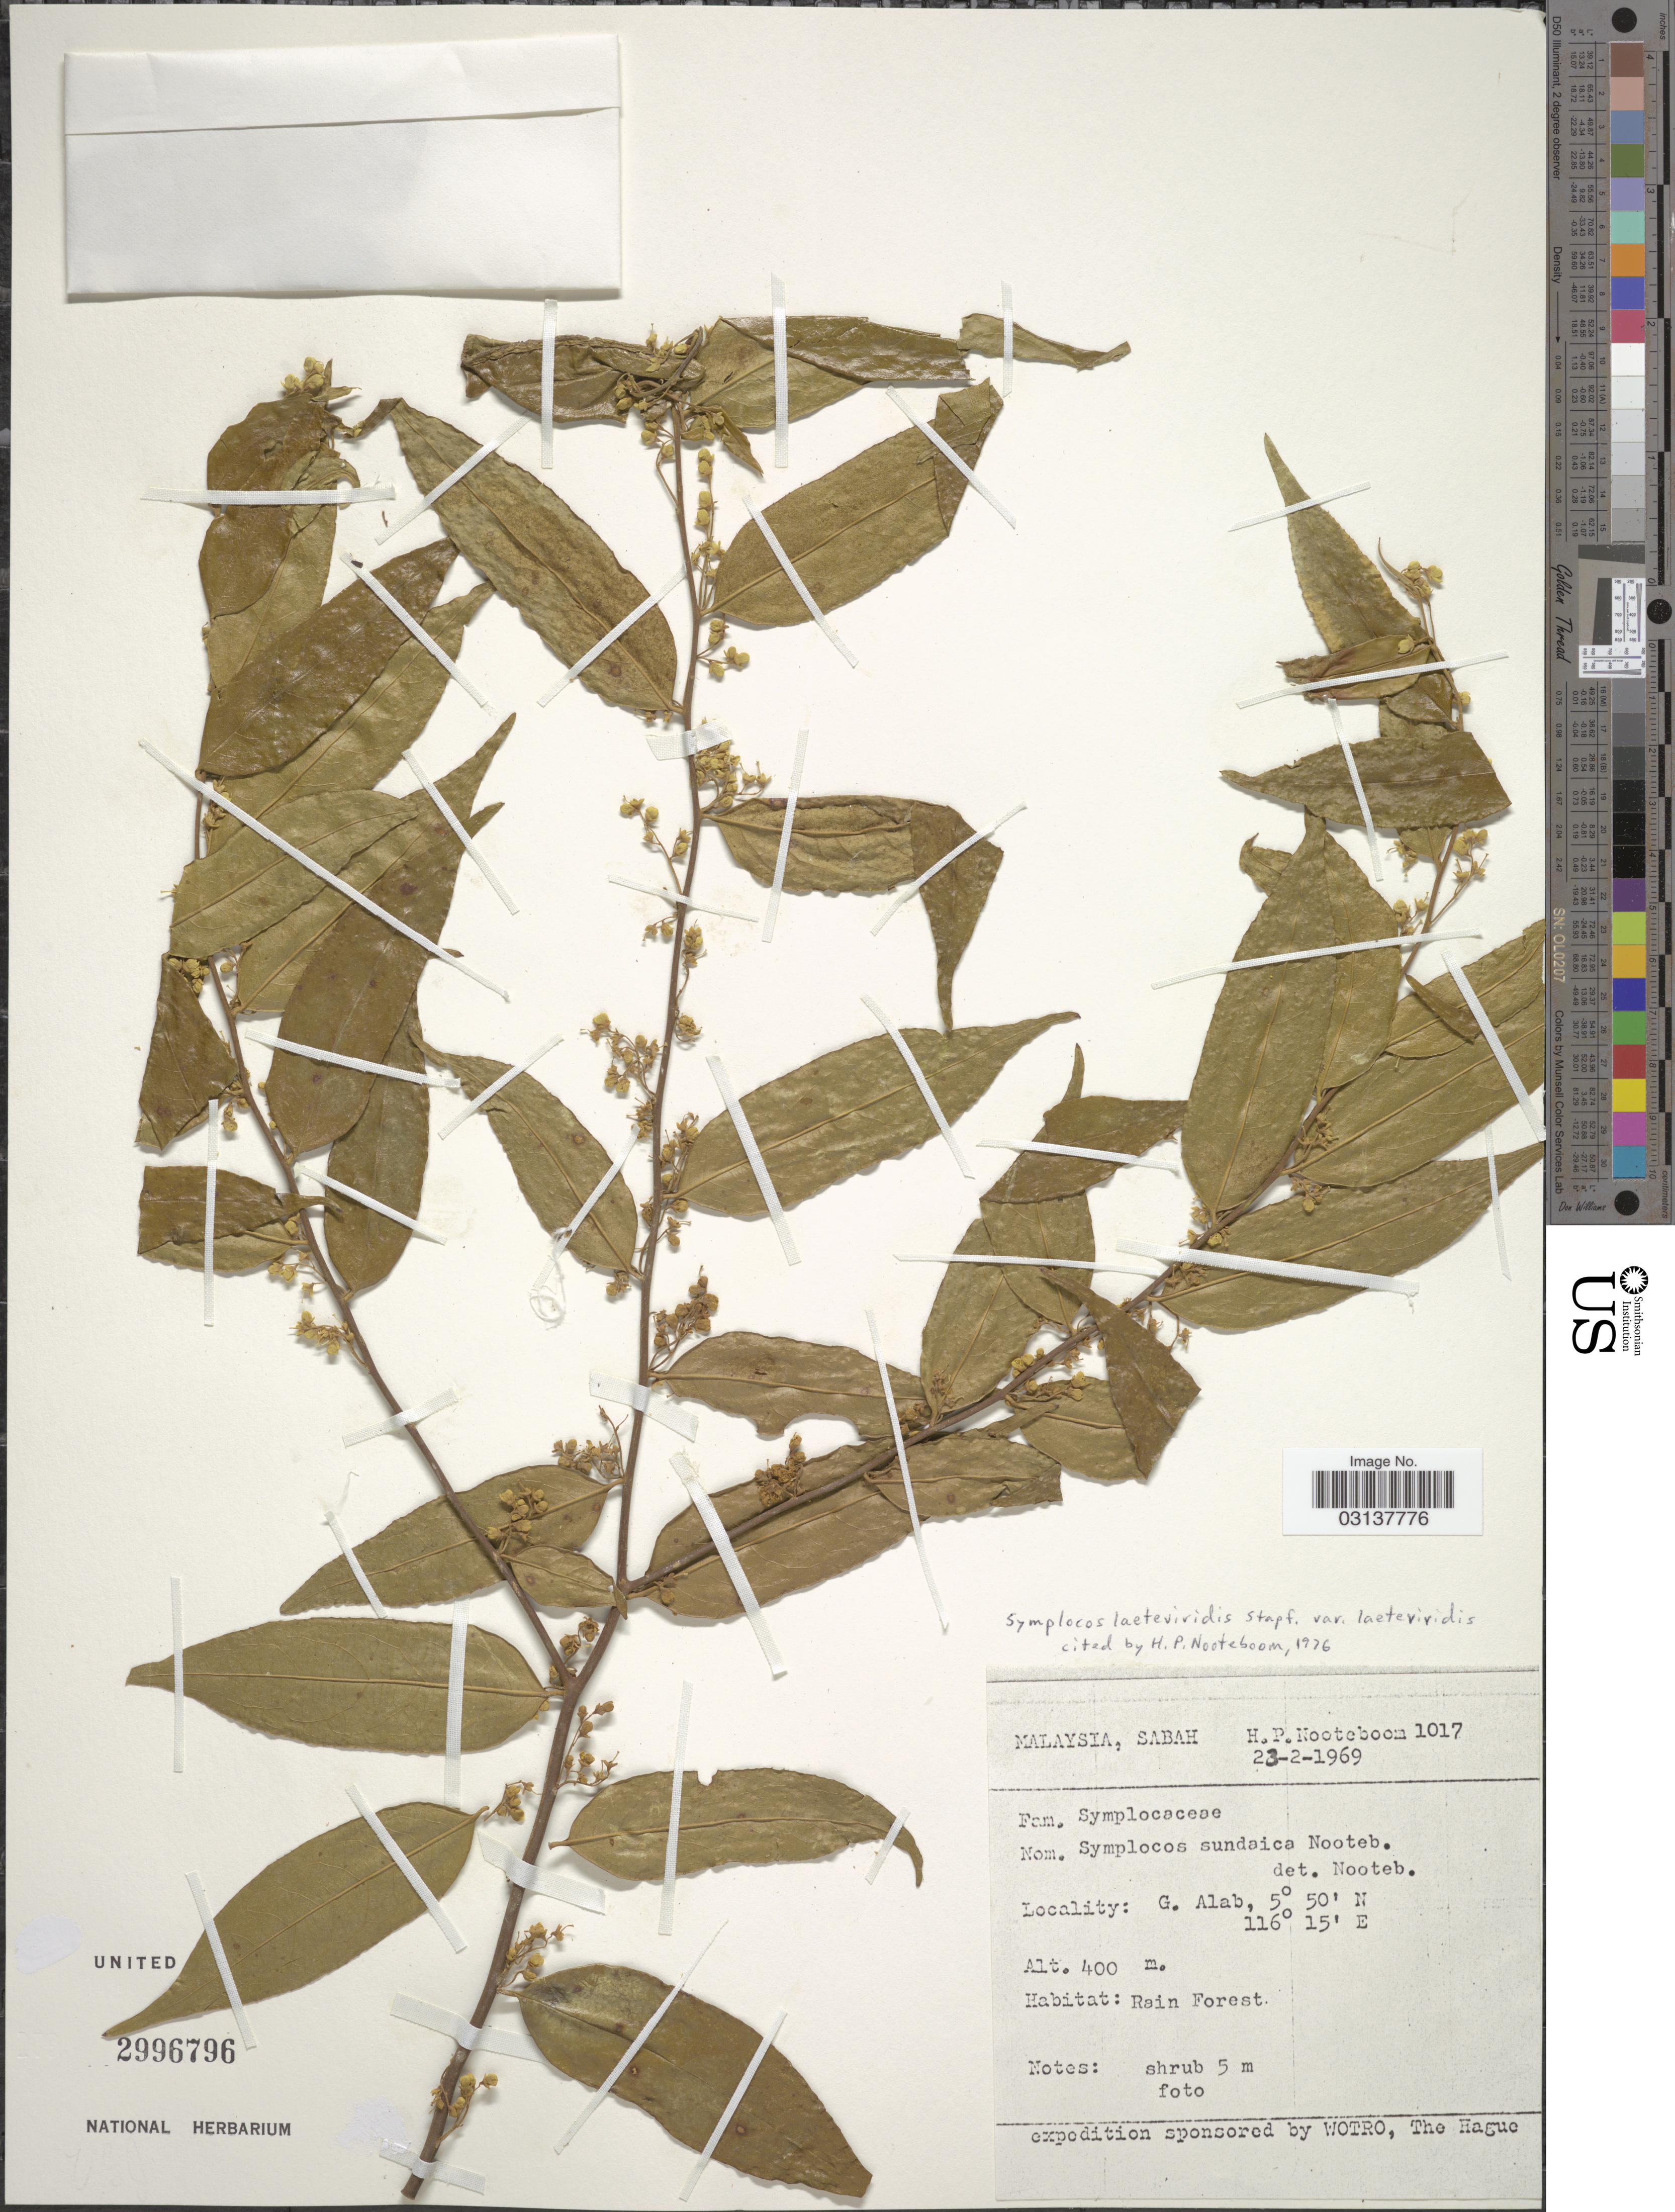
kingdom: Plantae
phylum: Tracheophyta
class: Magnoliopsida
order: Ericales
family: Symplocaceae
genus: Symplocos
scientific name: Symplocos laeteviridis var. laeteviridis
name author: Stapf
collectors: H. P. Nooteboom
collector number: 1017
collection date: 1969-02-23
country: Malaysia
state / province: Sabah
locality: Sabah, G. Alab.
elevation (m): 400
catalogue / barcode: US 2996796